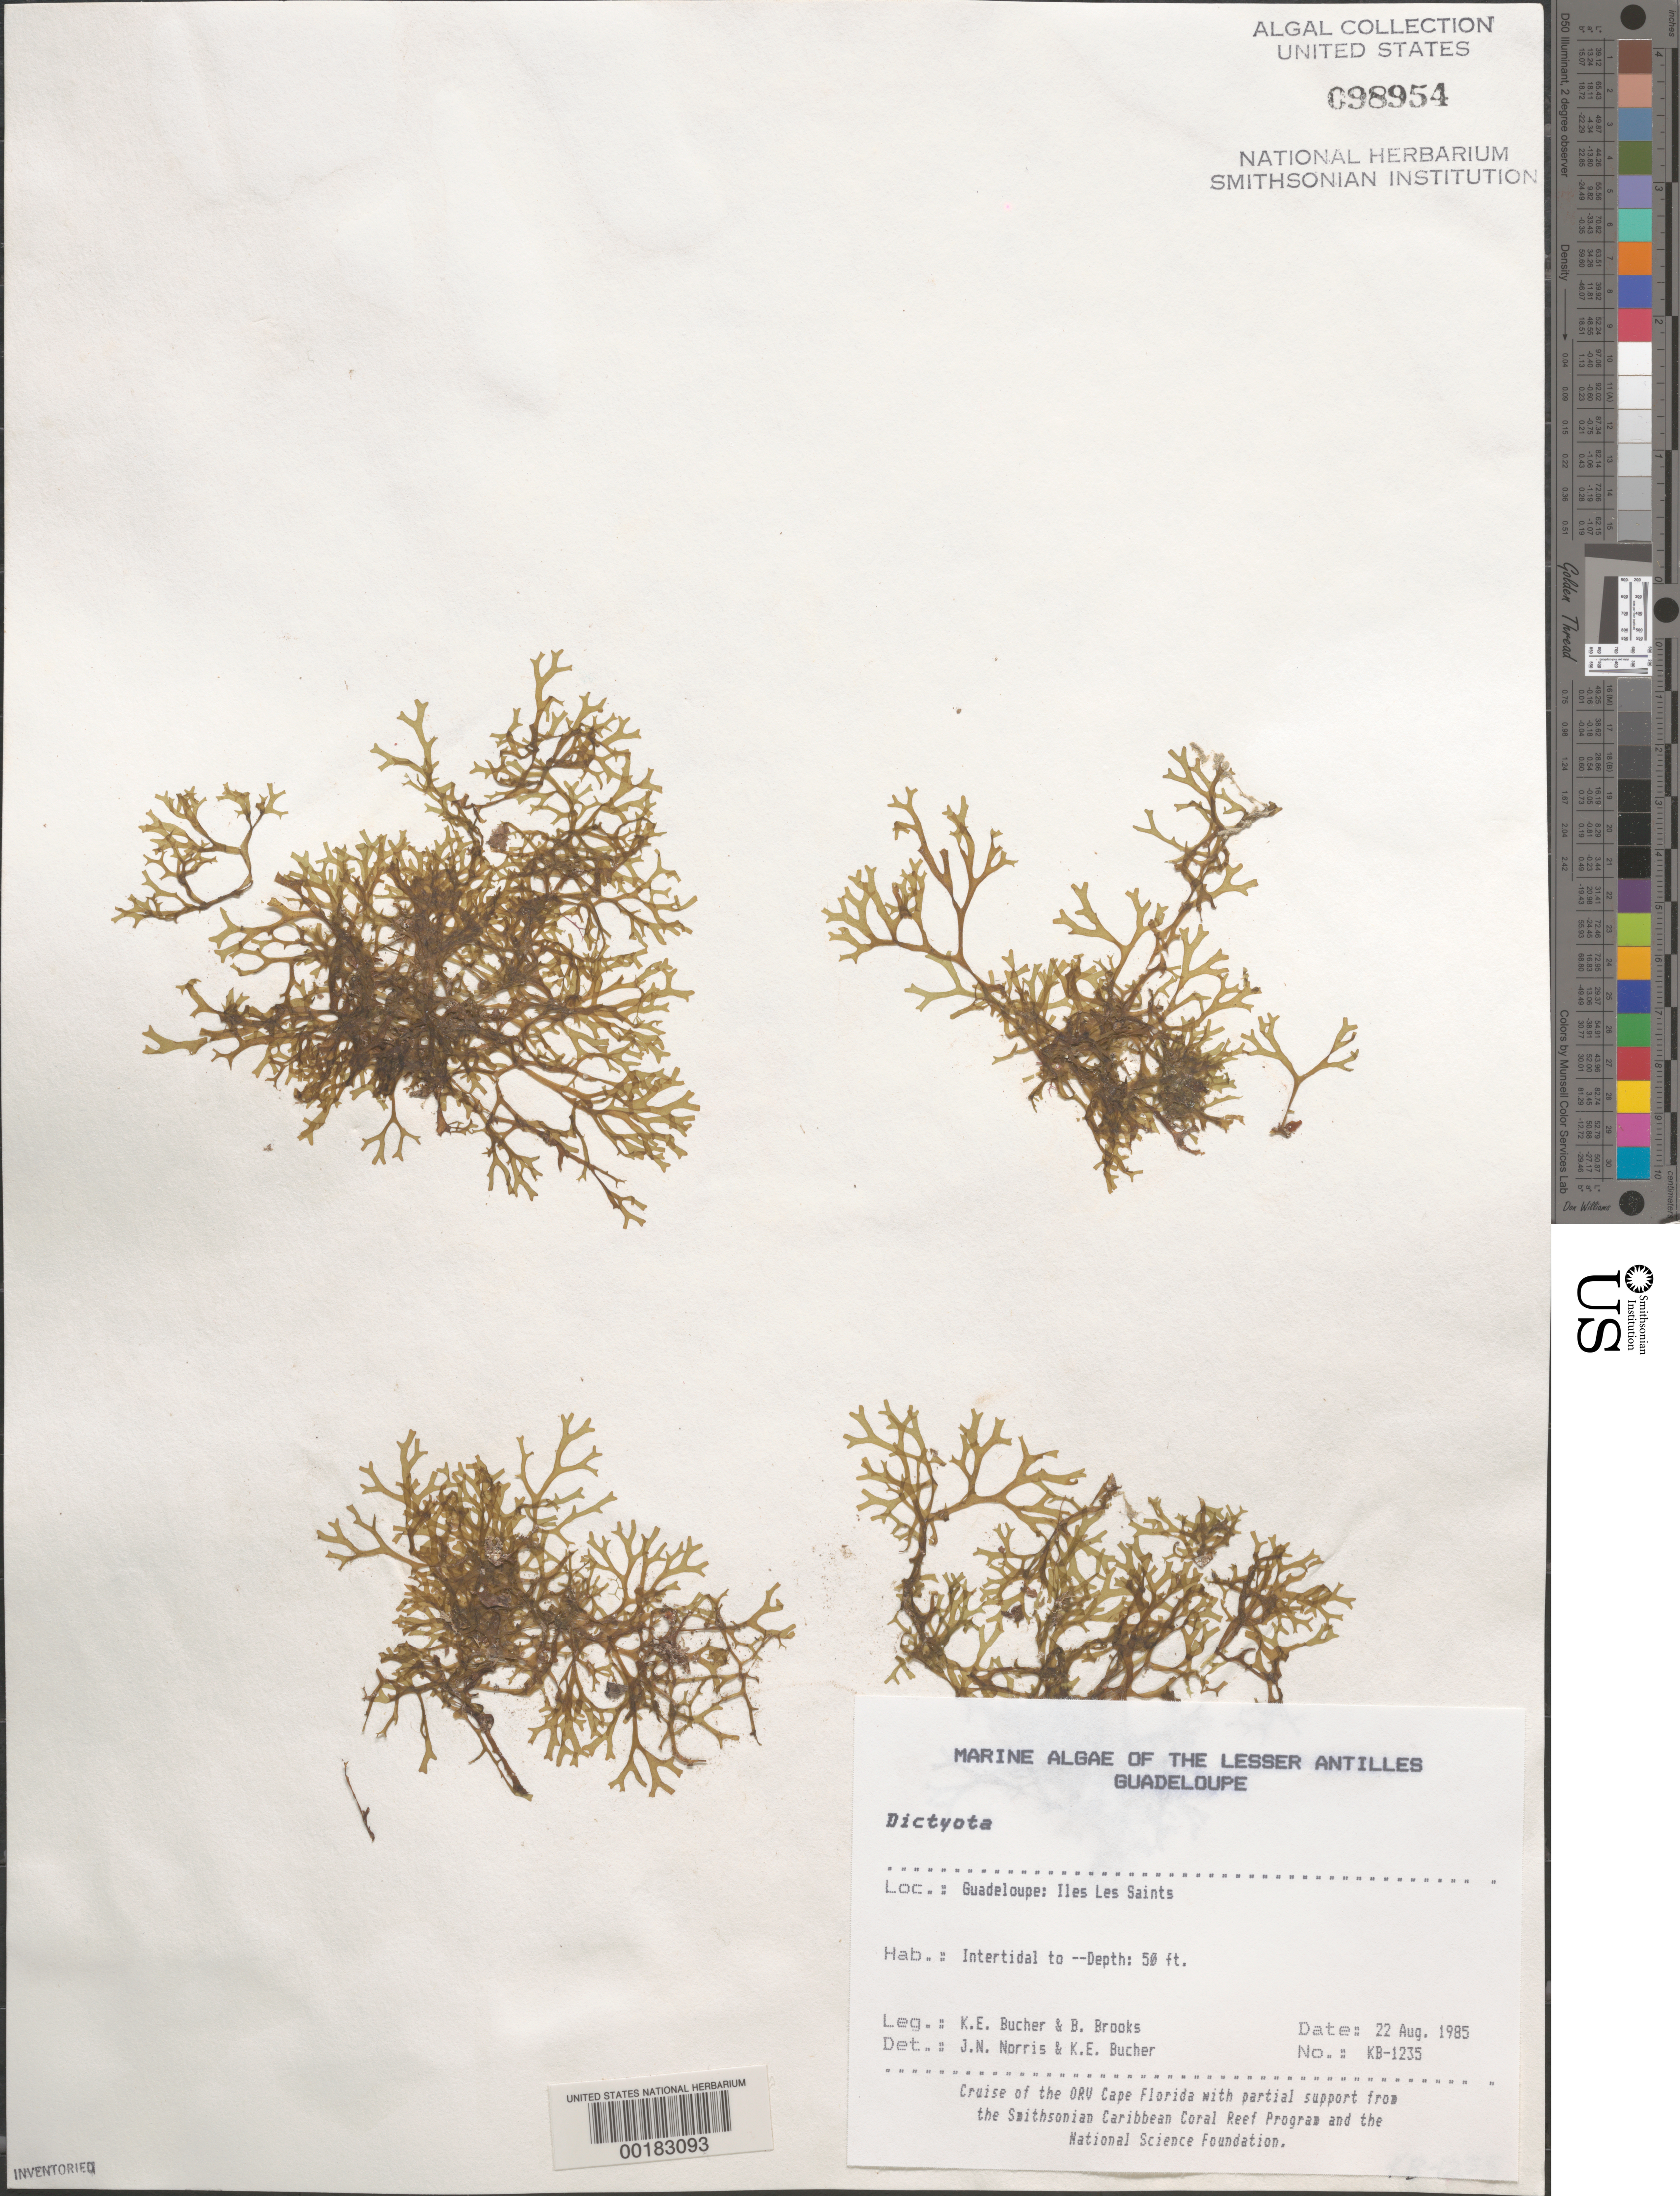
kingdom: Chromista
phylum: Ochrophyta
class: Phaeophyceae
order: Dictyotales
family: Dictyotaceae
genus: Dictyota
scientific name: Dictyota sp.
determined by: Norris, J. N.; Bucher, K. E.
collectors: K. E. Bucher & B. Brooks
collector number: Kb-1235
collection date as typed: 22 Aug 1985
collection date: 1985-08-22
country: Guadeloupe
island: Iles des Saintes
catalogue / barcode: US 98954